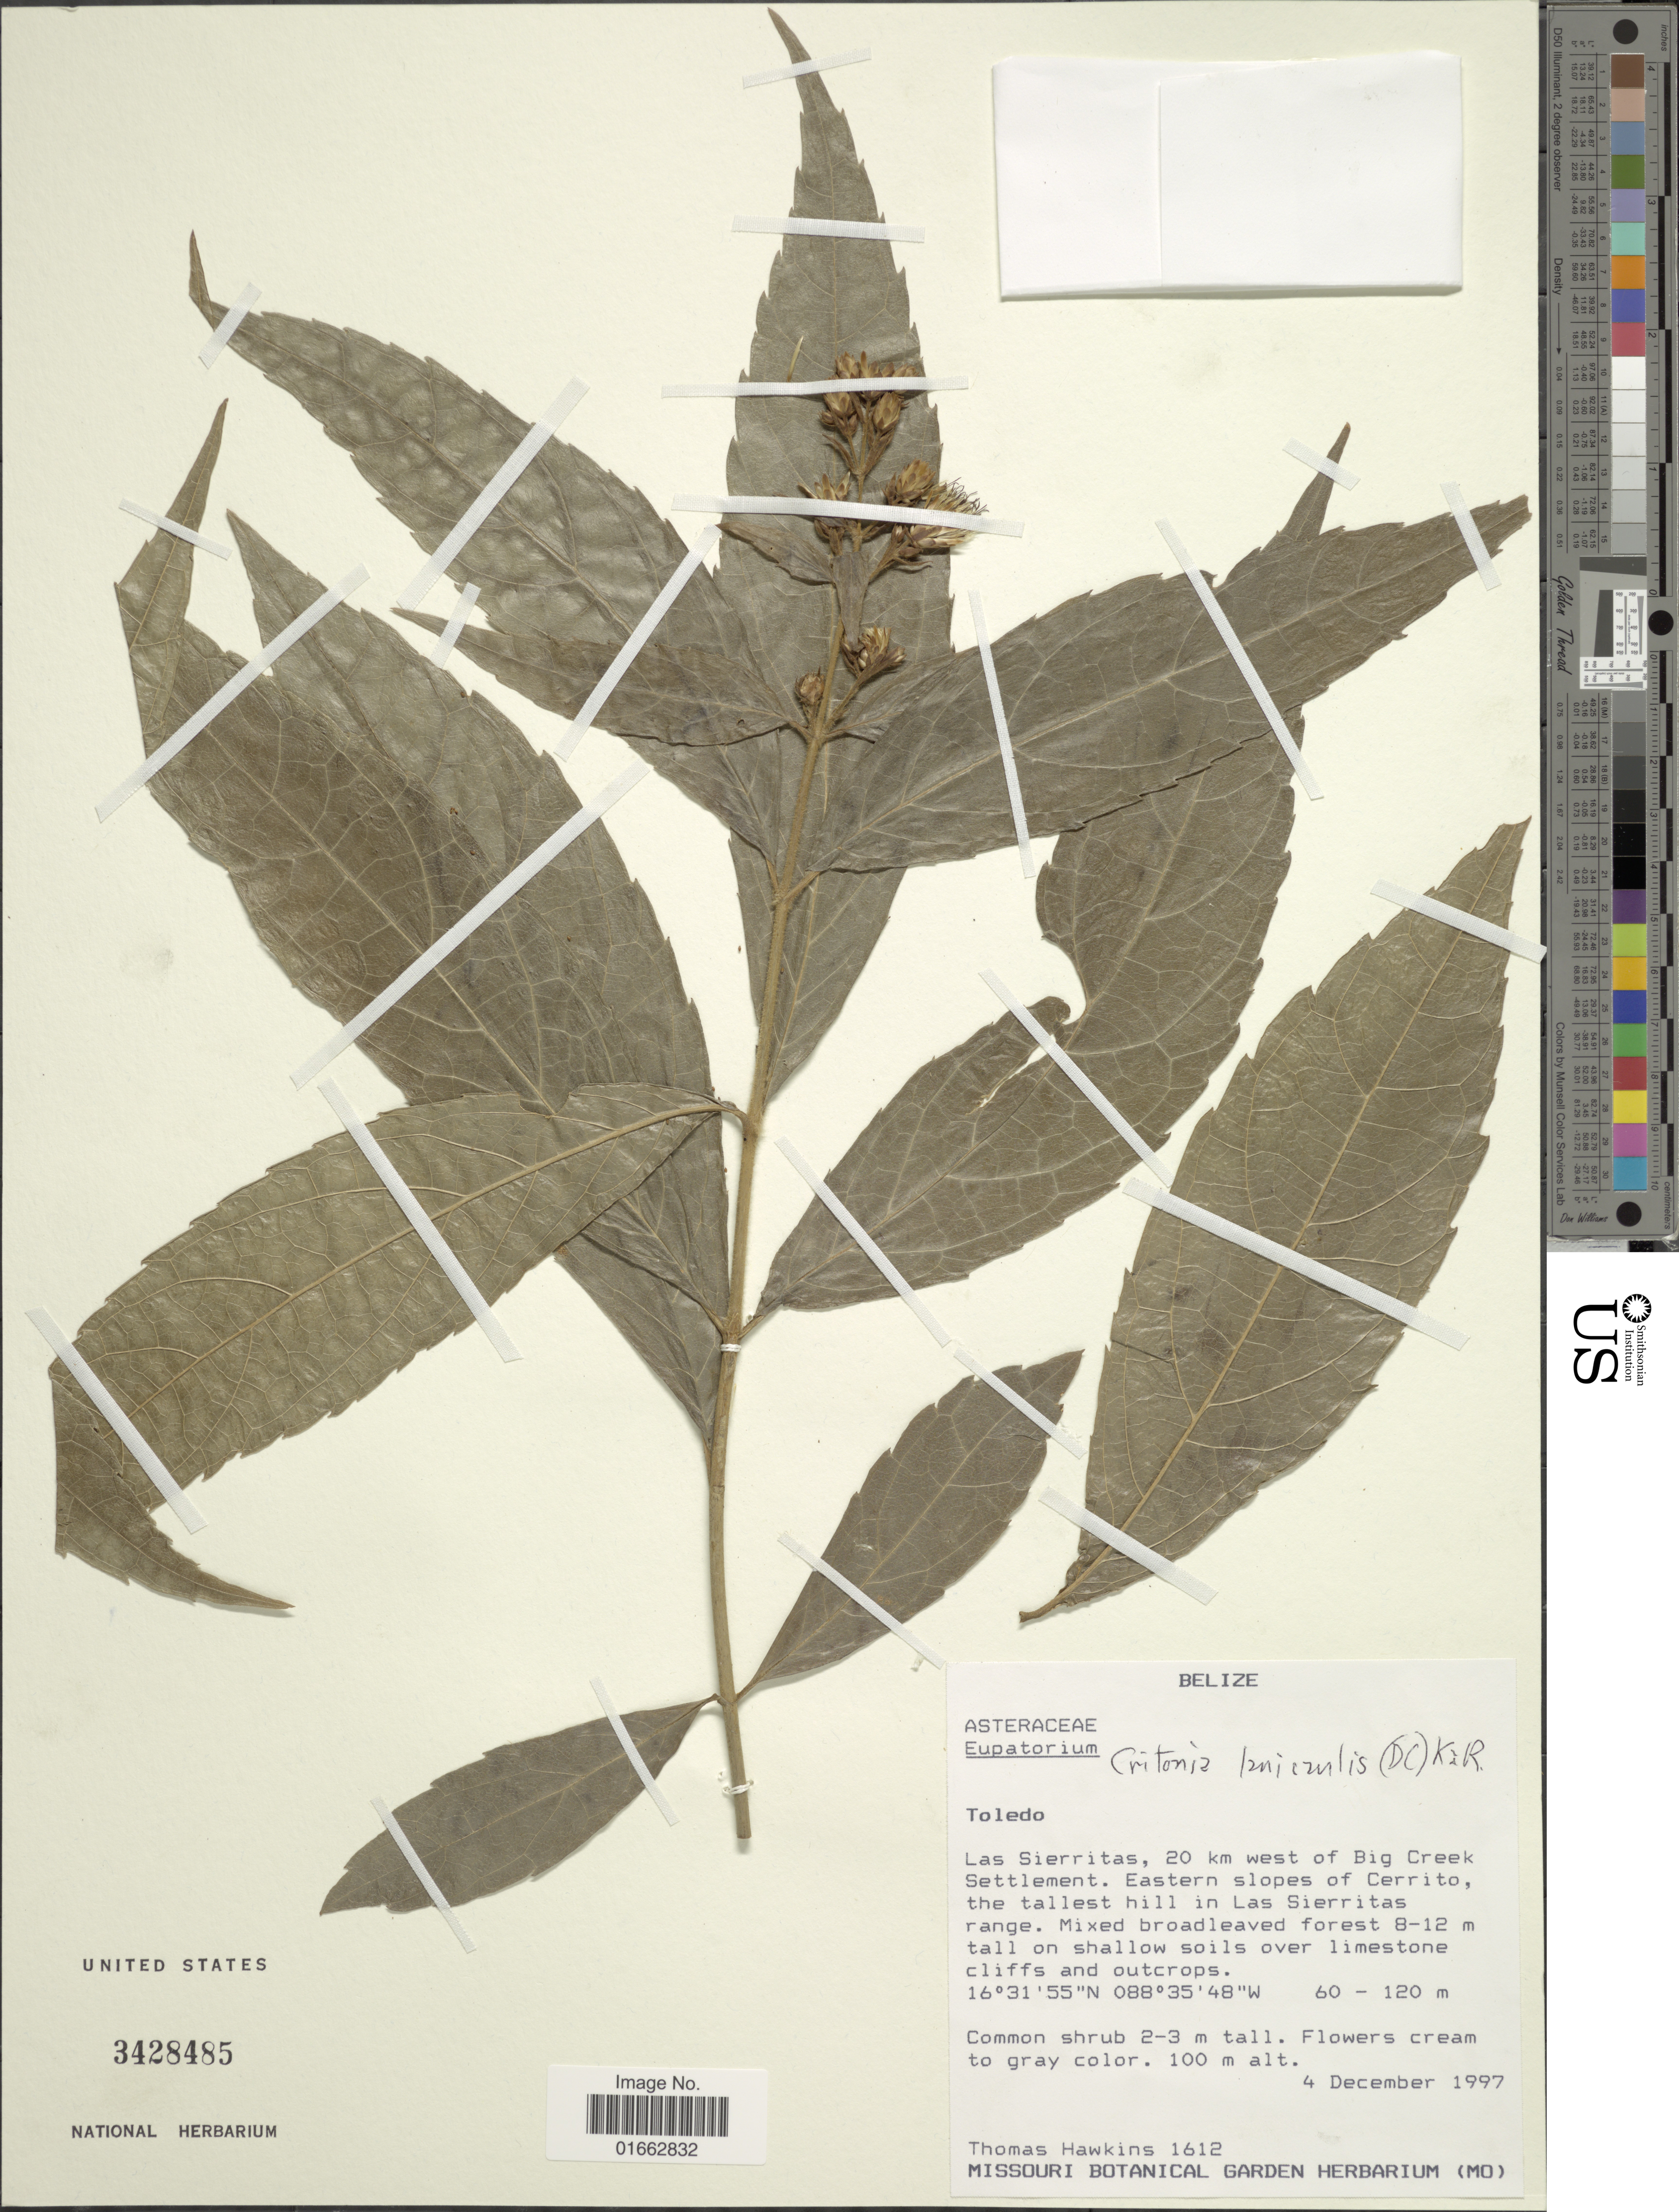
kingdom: Plantae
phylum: Tracheophyta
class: Magnoliopsida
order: Asterales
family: Asteraceae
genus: Critonia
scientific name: Critonia lanicaulis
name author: (B.L. Rob.) R.M. King & H. Rob.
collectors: T. Hawkins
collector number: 1612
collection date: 1997-12-04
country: Belize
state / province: Toledo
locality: Las Sierritas, 20 km west of Big Creek Settlement. Eastern slopes of Cerrito, the tallest hill in Las Sierritas range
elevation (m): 60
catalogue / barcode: US 3428485